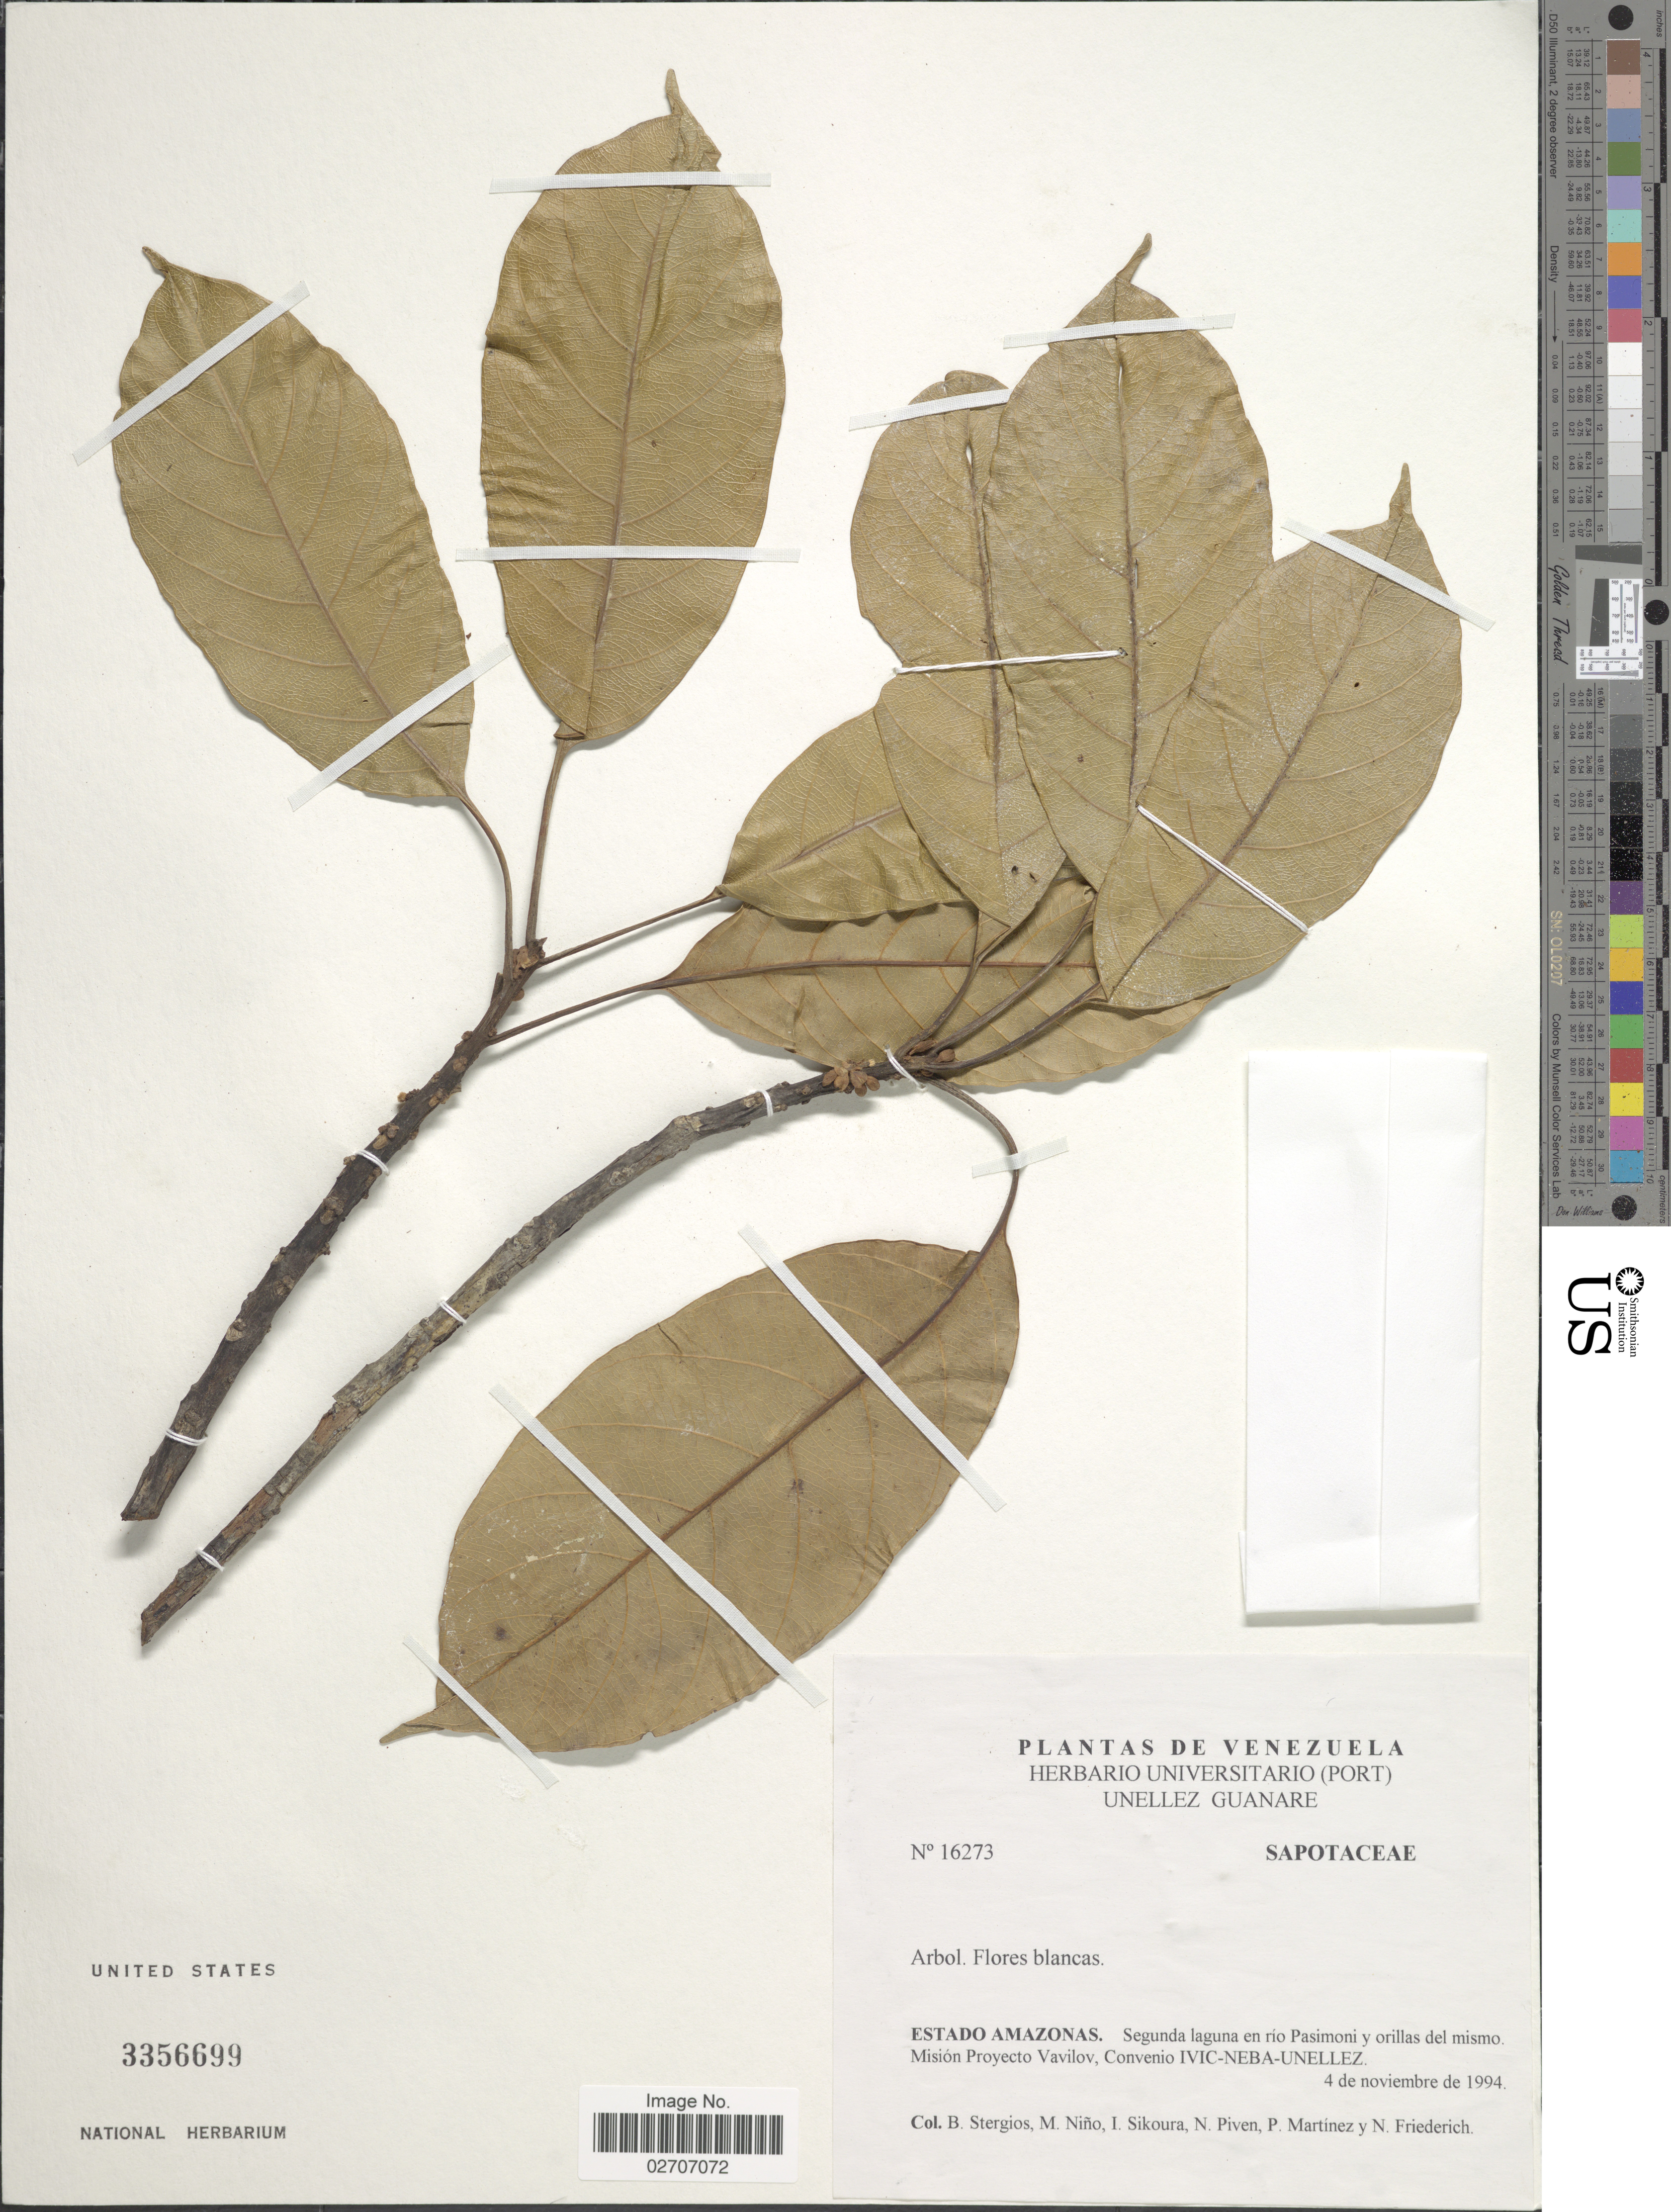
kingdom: Plantae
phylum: Tracheophyta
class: Magnoliopsida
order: Ericales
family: Sapotaceae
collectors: B. G. Stergios, S. M. Niño, I. Sikoura, N. Piven, P. Martinez & N. Frederich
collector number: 16273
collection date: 1994-11-04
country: Venezuela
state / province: Amazonas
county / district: Río Negro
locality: Segunda laguna en río Pasimoni y orillas del mismo. Misión Proyecto Vavilov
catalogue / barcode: US 3356699